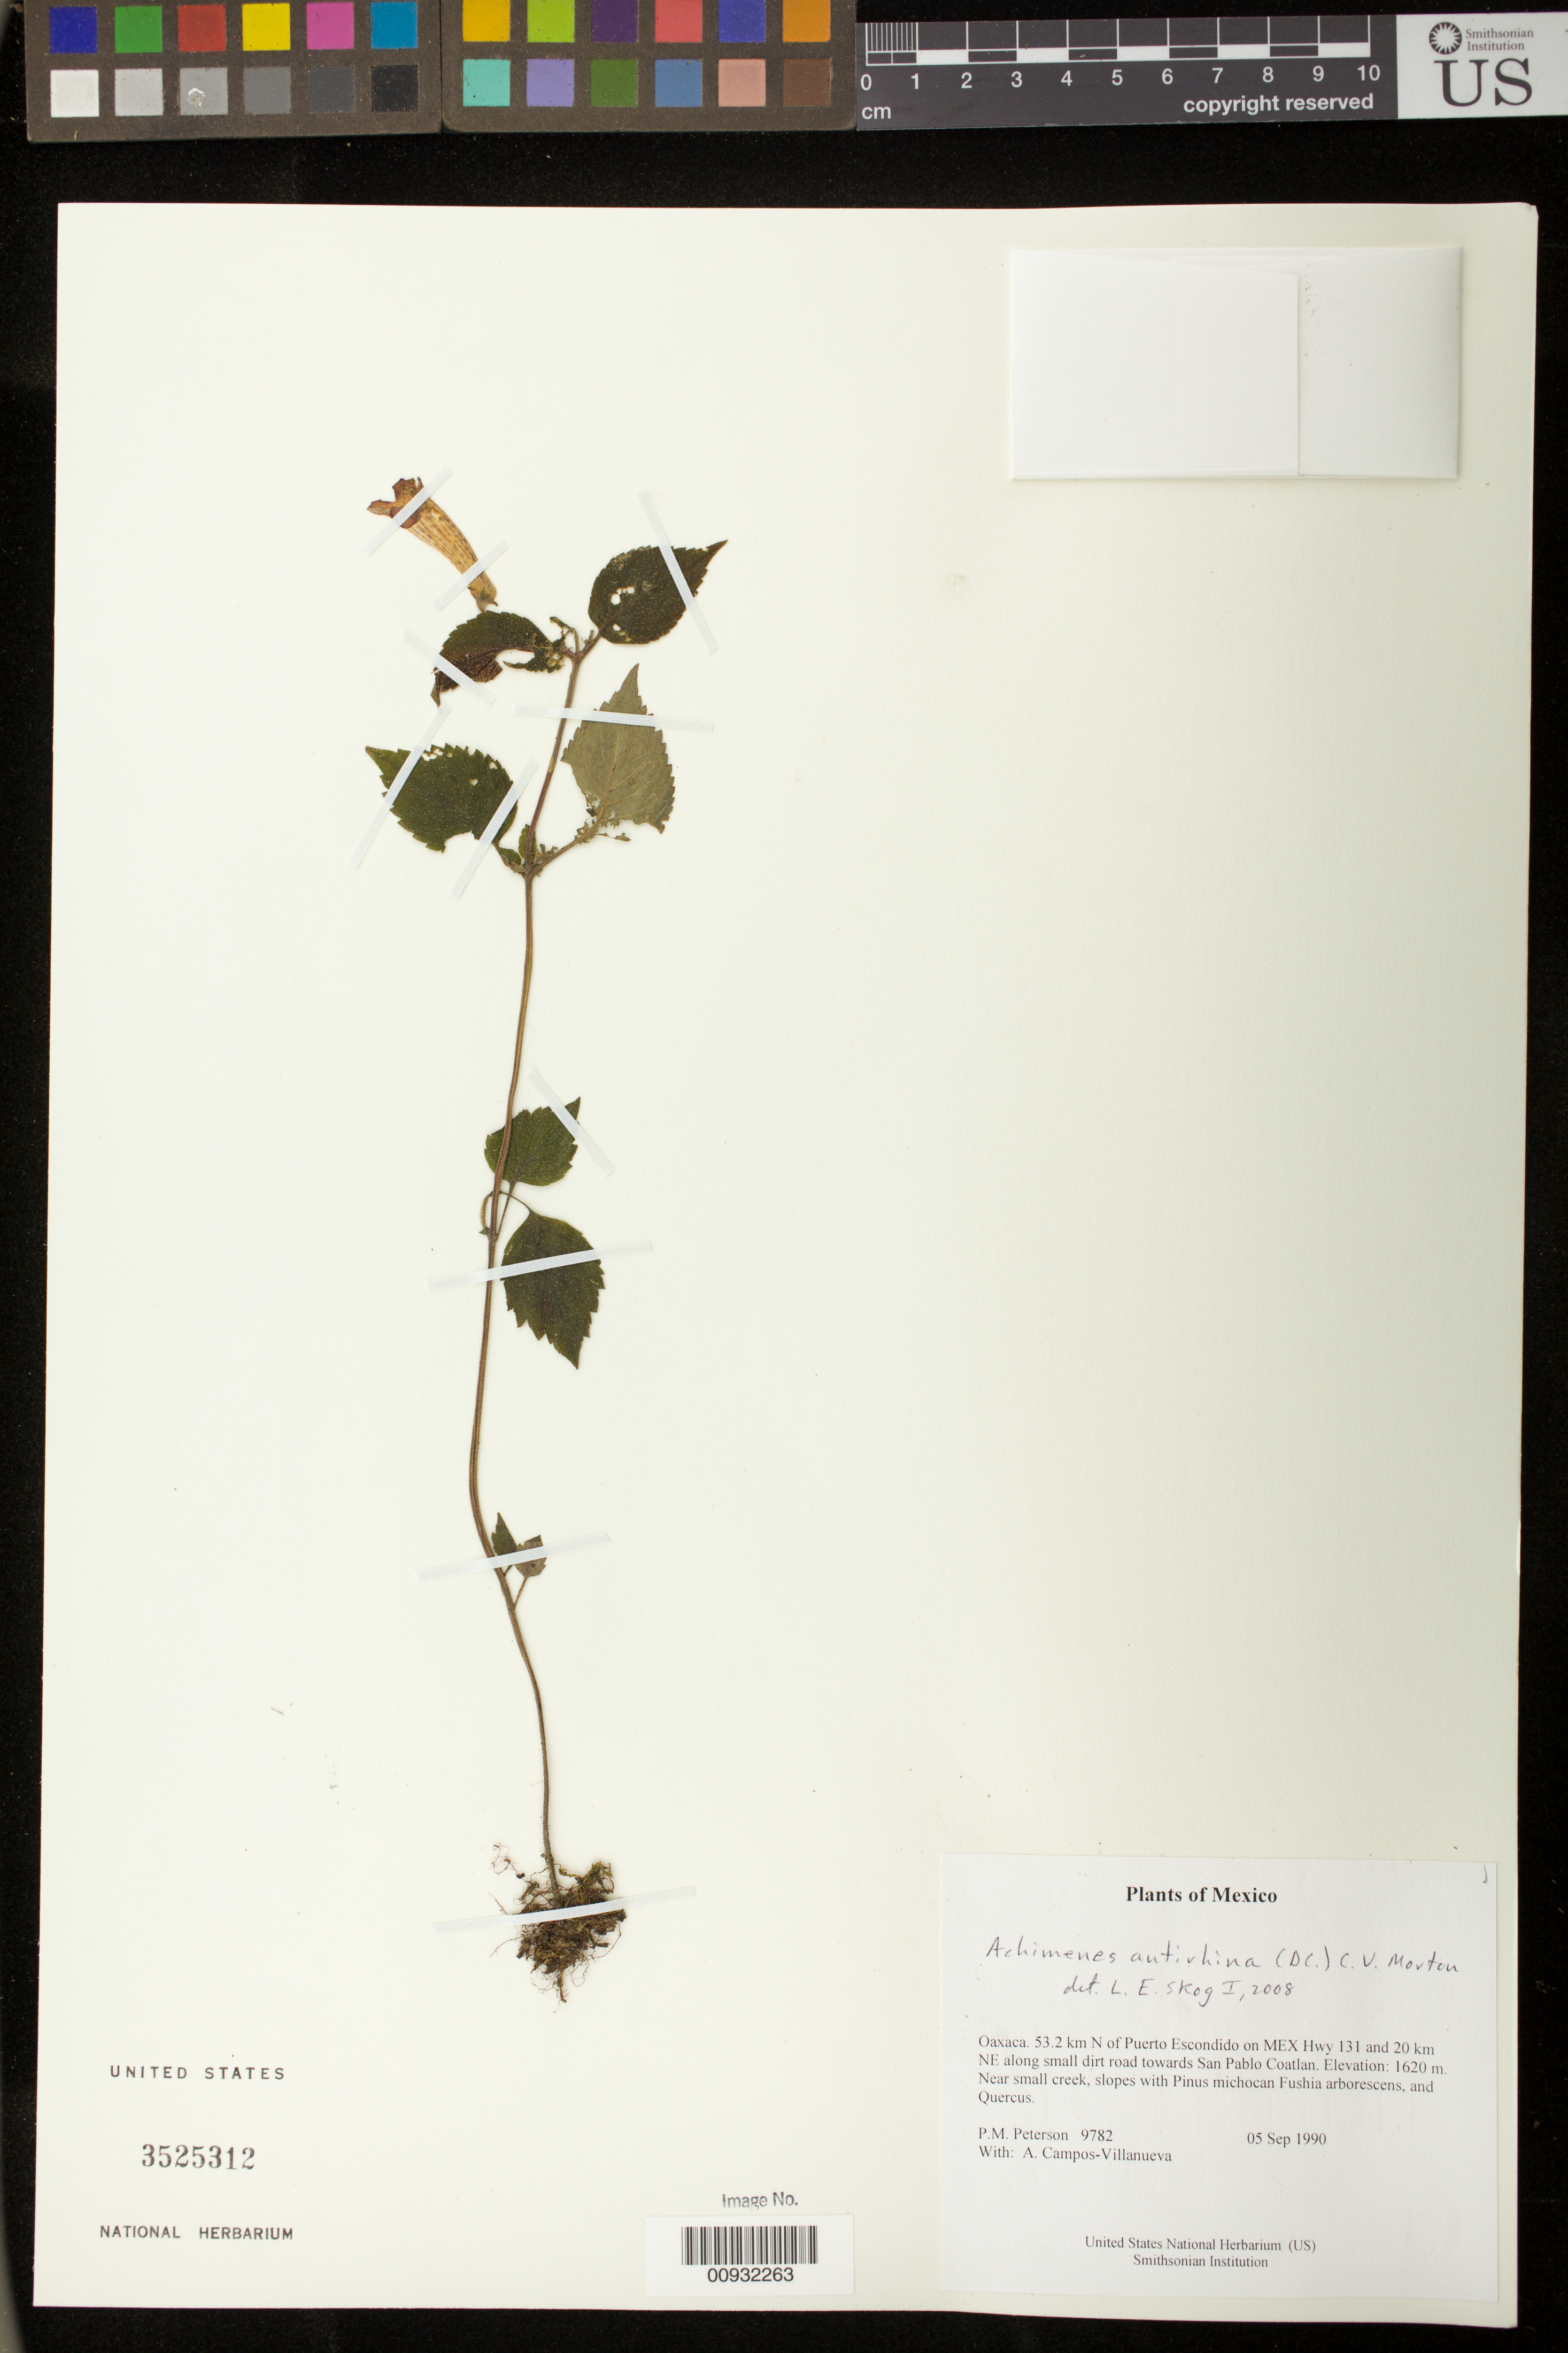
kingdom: Plantae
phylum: Tracheophyta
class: Magnoliopsida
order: Lamiales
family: Gesneriaceae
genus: Achimenes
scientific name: Achimenes antirrhina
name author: (DC.) C.V. Morton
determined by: Skog, Laurence E.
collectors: P. M. Peterson & A. Campos-Villanueva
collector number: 09782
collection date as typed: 05 Sep 1990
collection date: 1990-09-05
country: Mexico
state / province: Oaxaca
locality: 53.2 km N of Puerto Escondido on MEX Hwy 131 and 20 km NE along small dirt road towards San Pablo Coatlan.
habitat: Near small creek, slopes with Pinus michocan Fushia arborescens, and Quercus.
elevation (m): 1620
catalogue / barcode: US 3525312